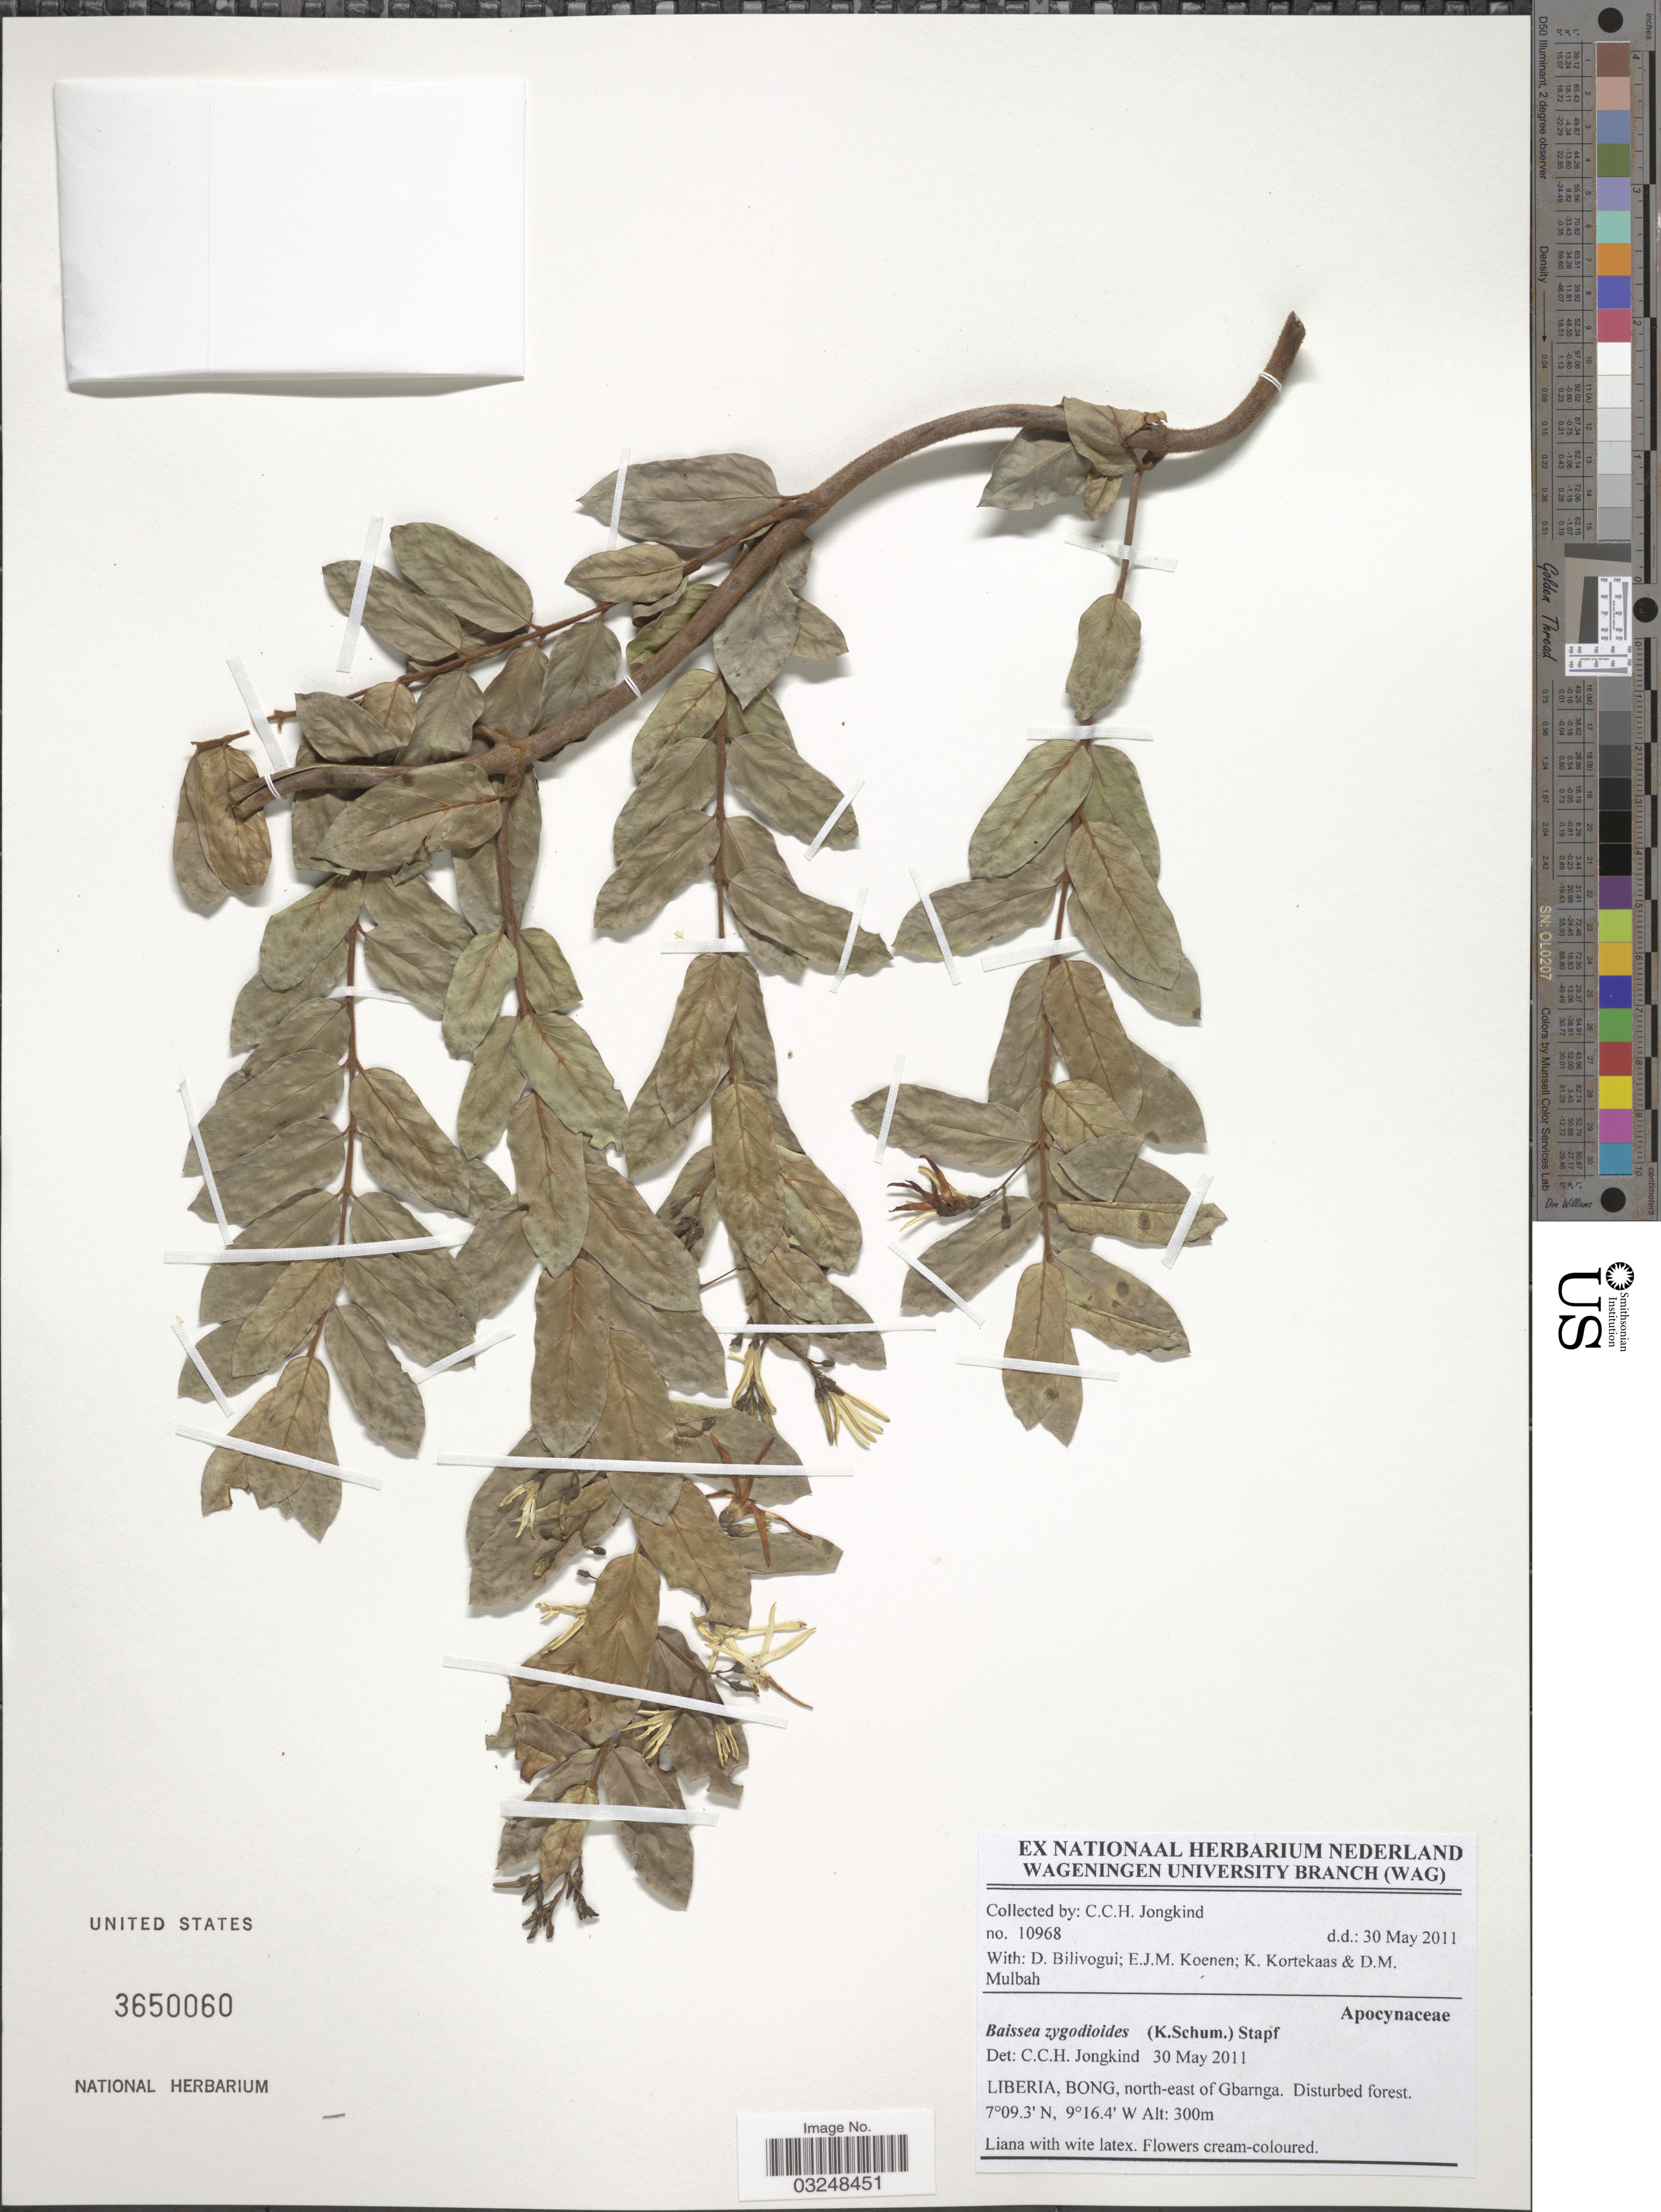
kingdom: Plantae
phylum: Tracheophyta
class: Magnoliopsida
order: Gentianales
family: Apocynaceae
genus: Baissea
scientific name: Baissea zygodioides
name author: (Schum.) Stapf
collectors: C. C. Jongkind, D. Bilivogui, E. Koenen & K. Kortekaas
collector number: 10968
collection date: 2011-05-30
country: Liberia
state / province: Bong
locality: North-east of Gbarnga.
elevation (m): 300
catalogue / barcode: US 3650060